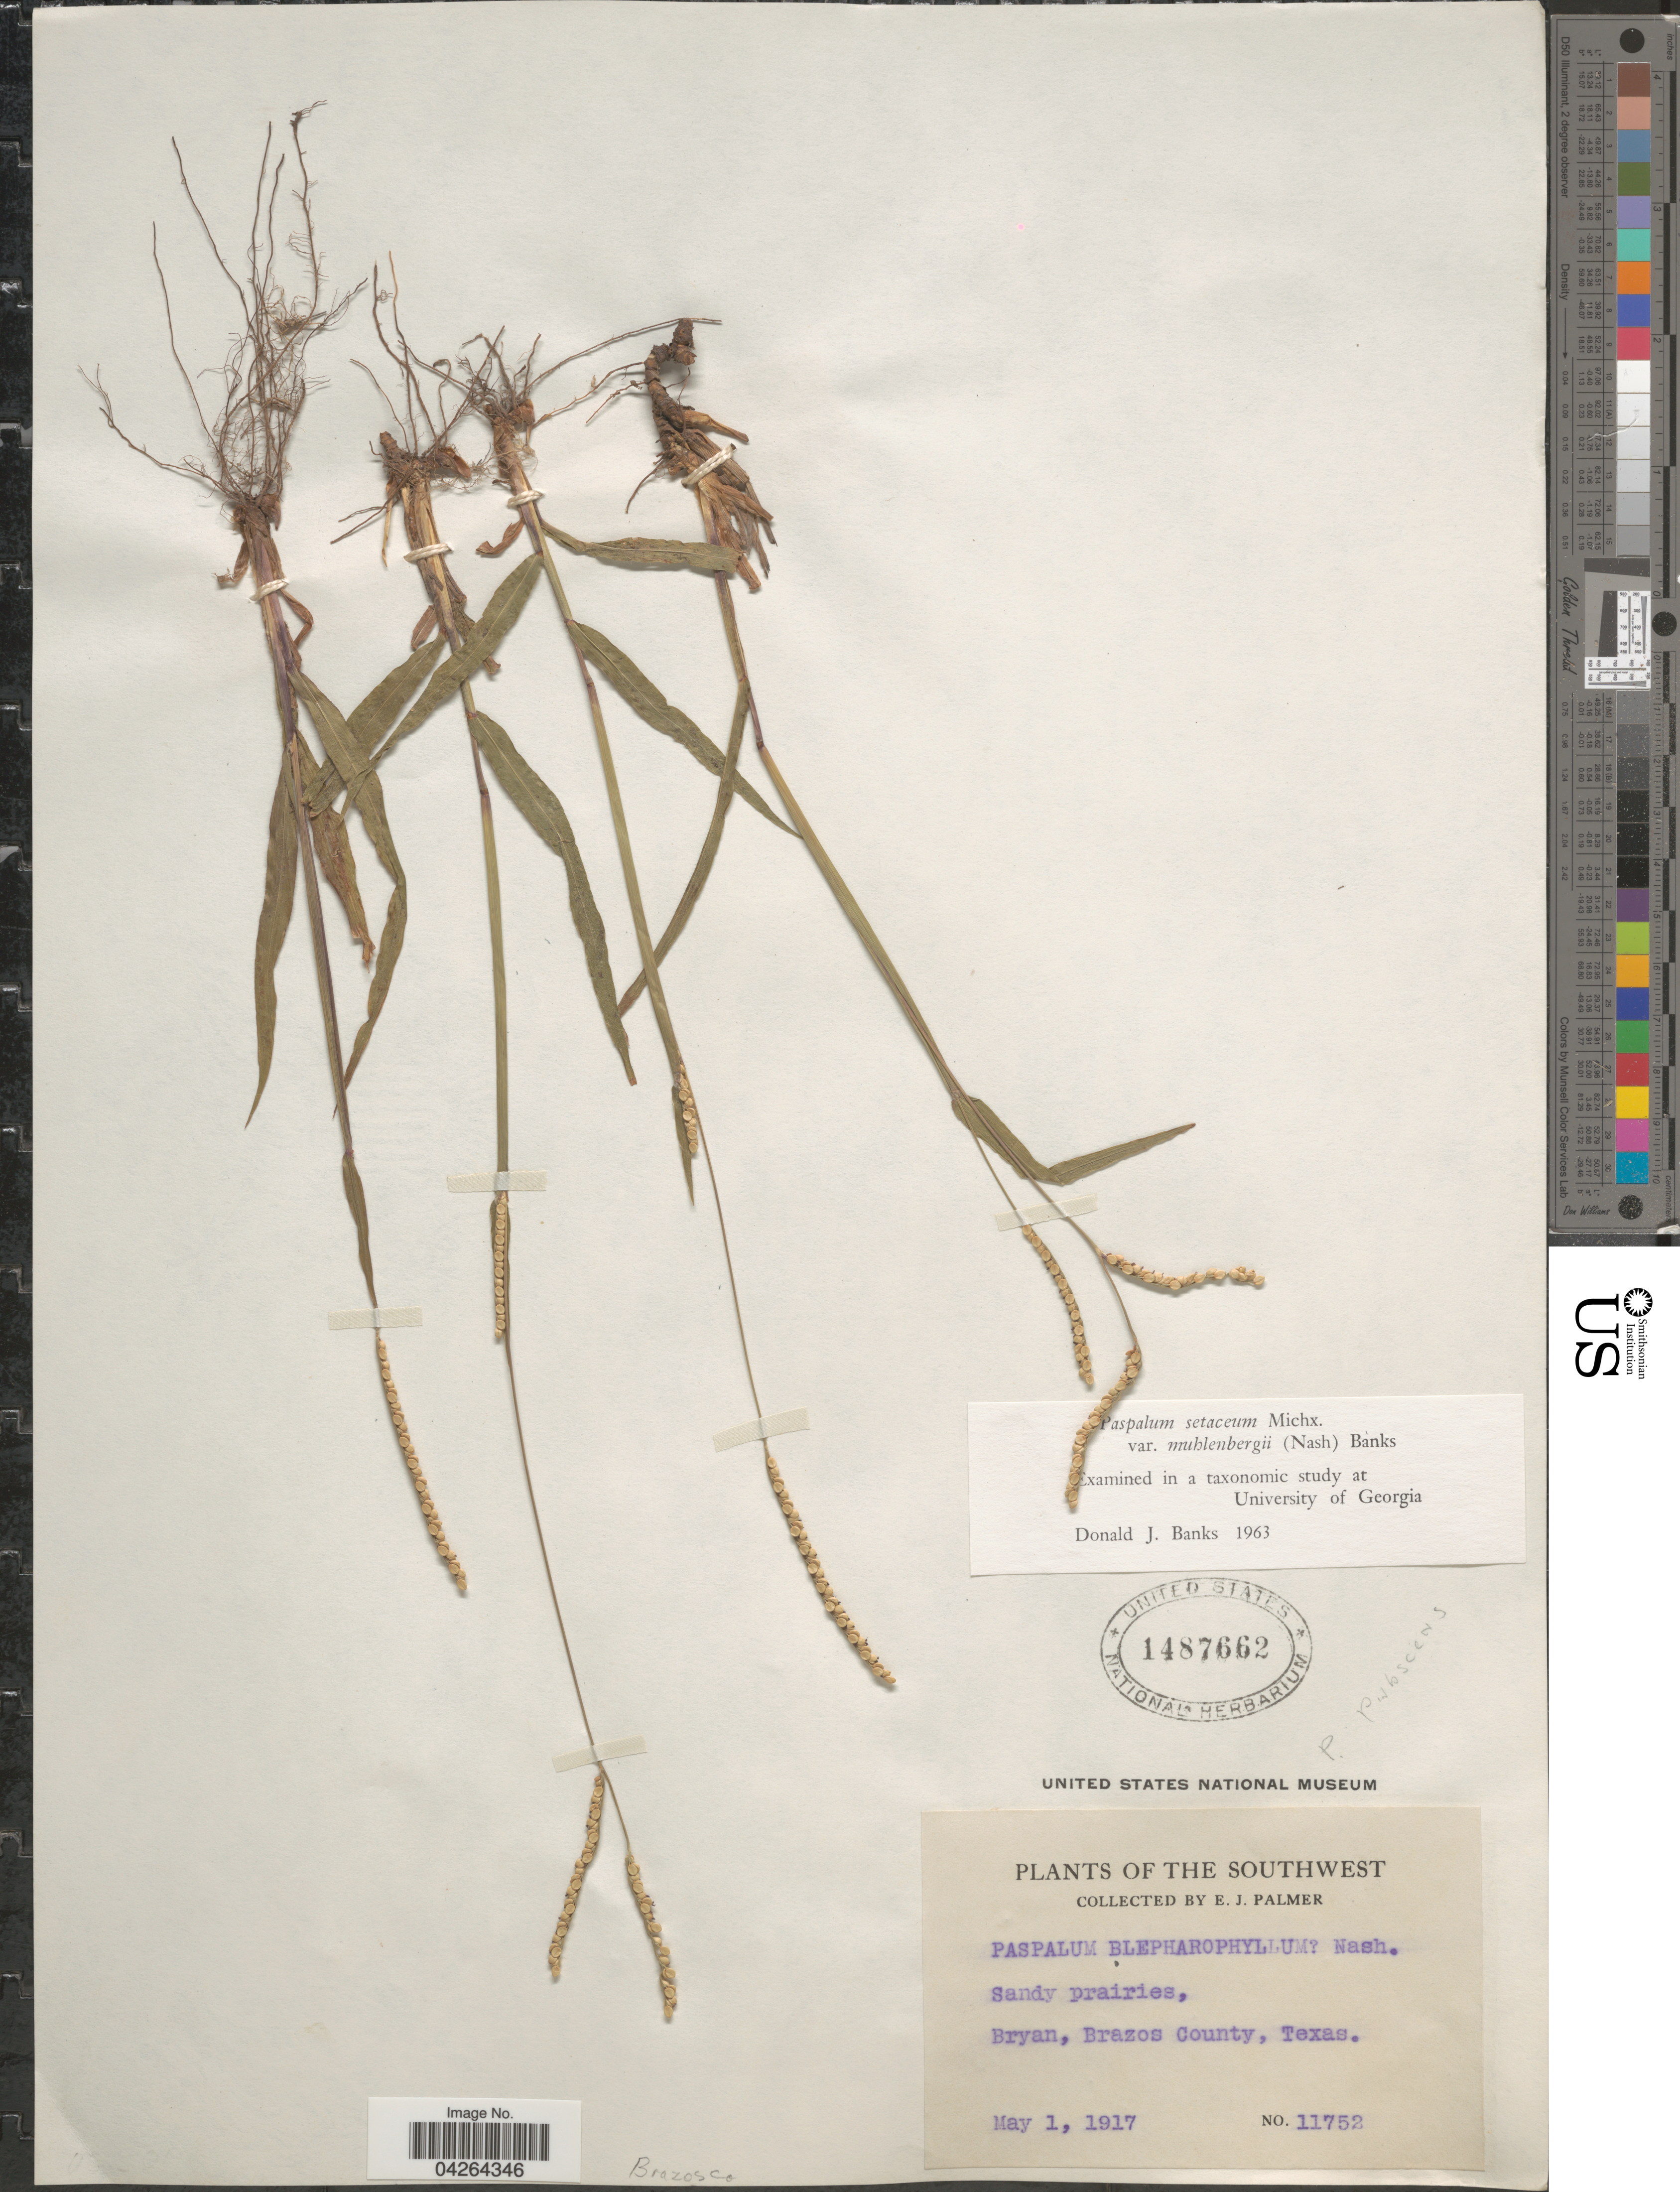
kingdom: Plantae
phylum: Tracheophyta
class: Liliopsida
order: Poales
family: Poaceae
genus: Paspalum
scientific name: Paspalum setaceum var. muhlenbergii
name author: (Nash) D.J. Banks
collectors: E. J. Palmer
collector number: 11752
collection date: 1917-05-01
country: United States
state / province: Texas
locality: Bryan, Brazos County.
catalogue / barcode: US 1487662